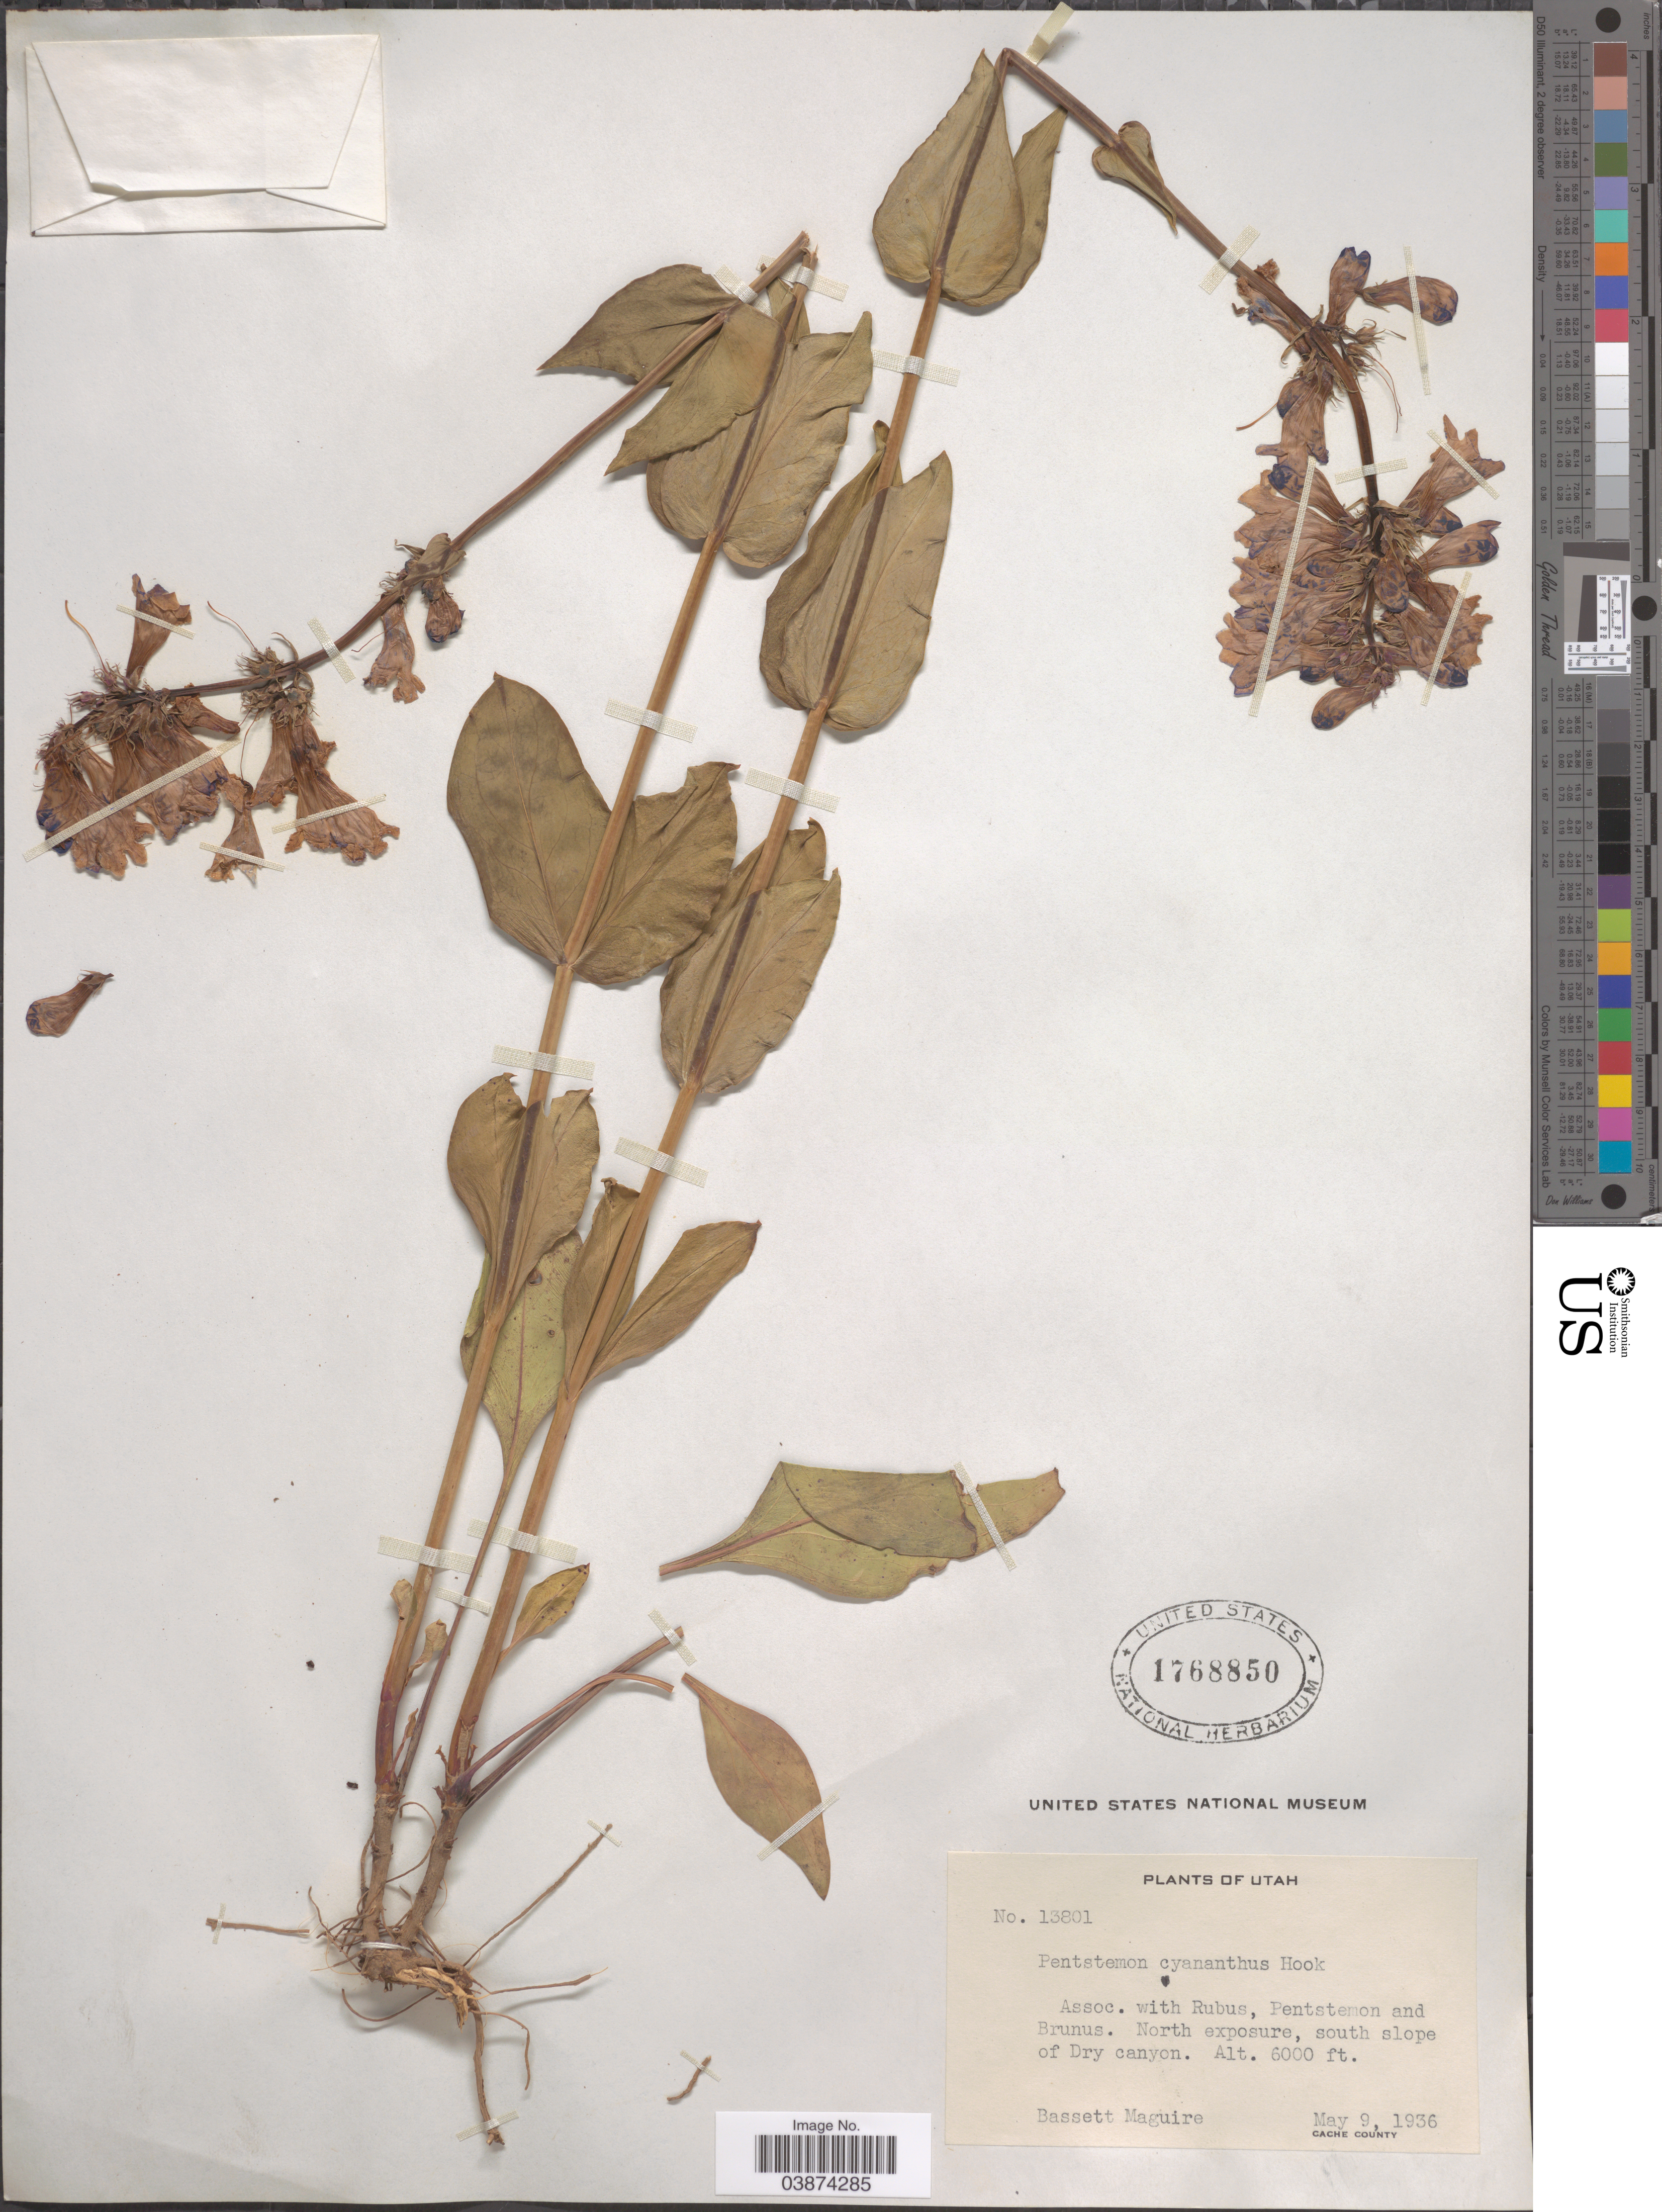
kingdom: Plantae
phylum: Tracheophyta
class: Magnoliopsida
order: Lamiales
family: Plantaginaceae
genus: Penstemon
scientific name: Penstemon cyananthus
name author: Hook.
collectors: B. Maguire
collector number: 13801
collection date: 1936-05-09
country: United States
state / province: Utah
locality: North exposure, south slope of Dry canyon. Cache County.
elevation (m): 1829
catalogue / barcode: US 1768850